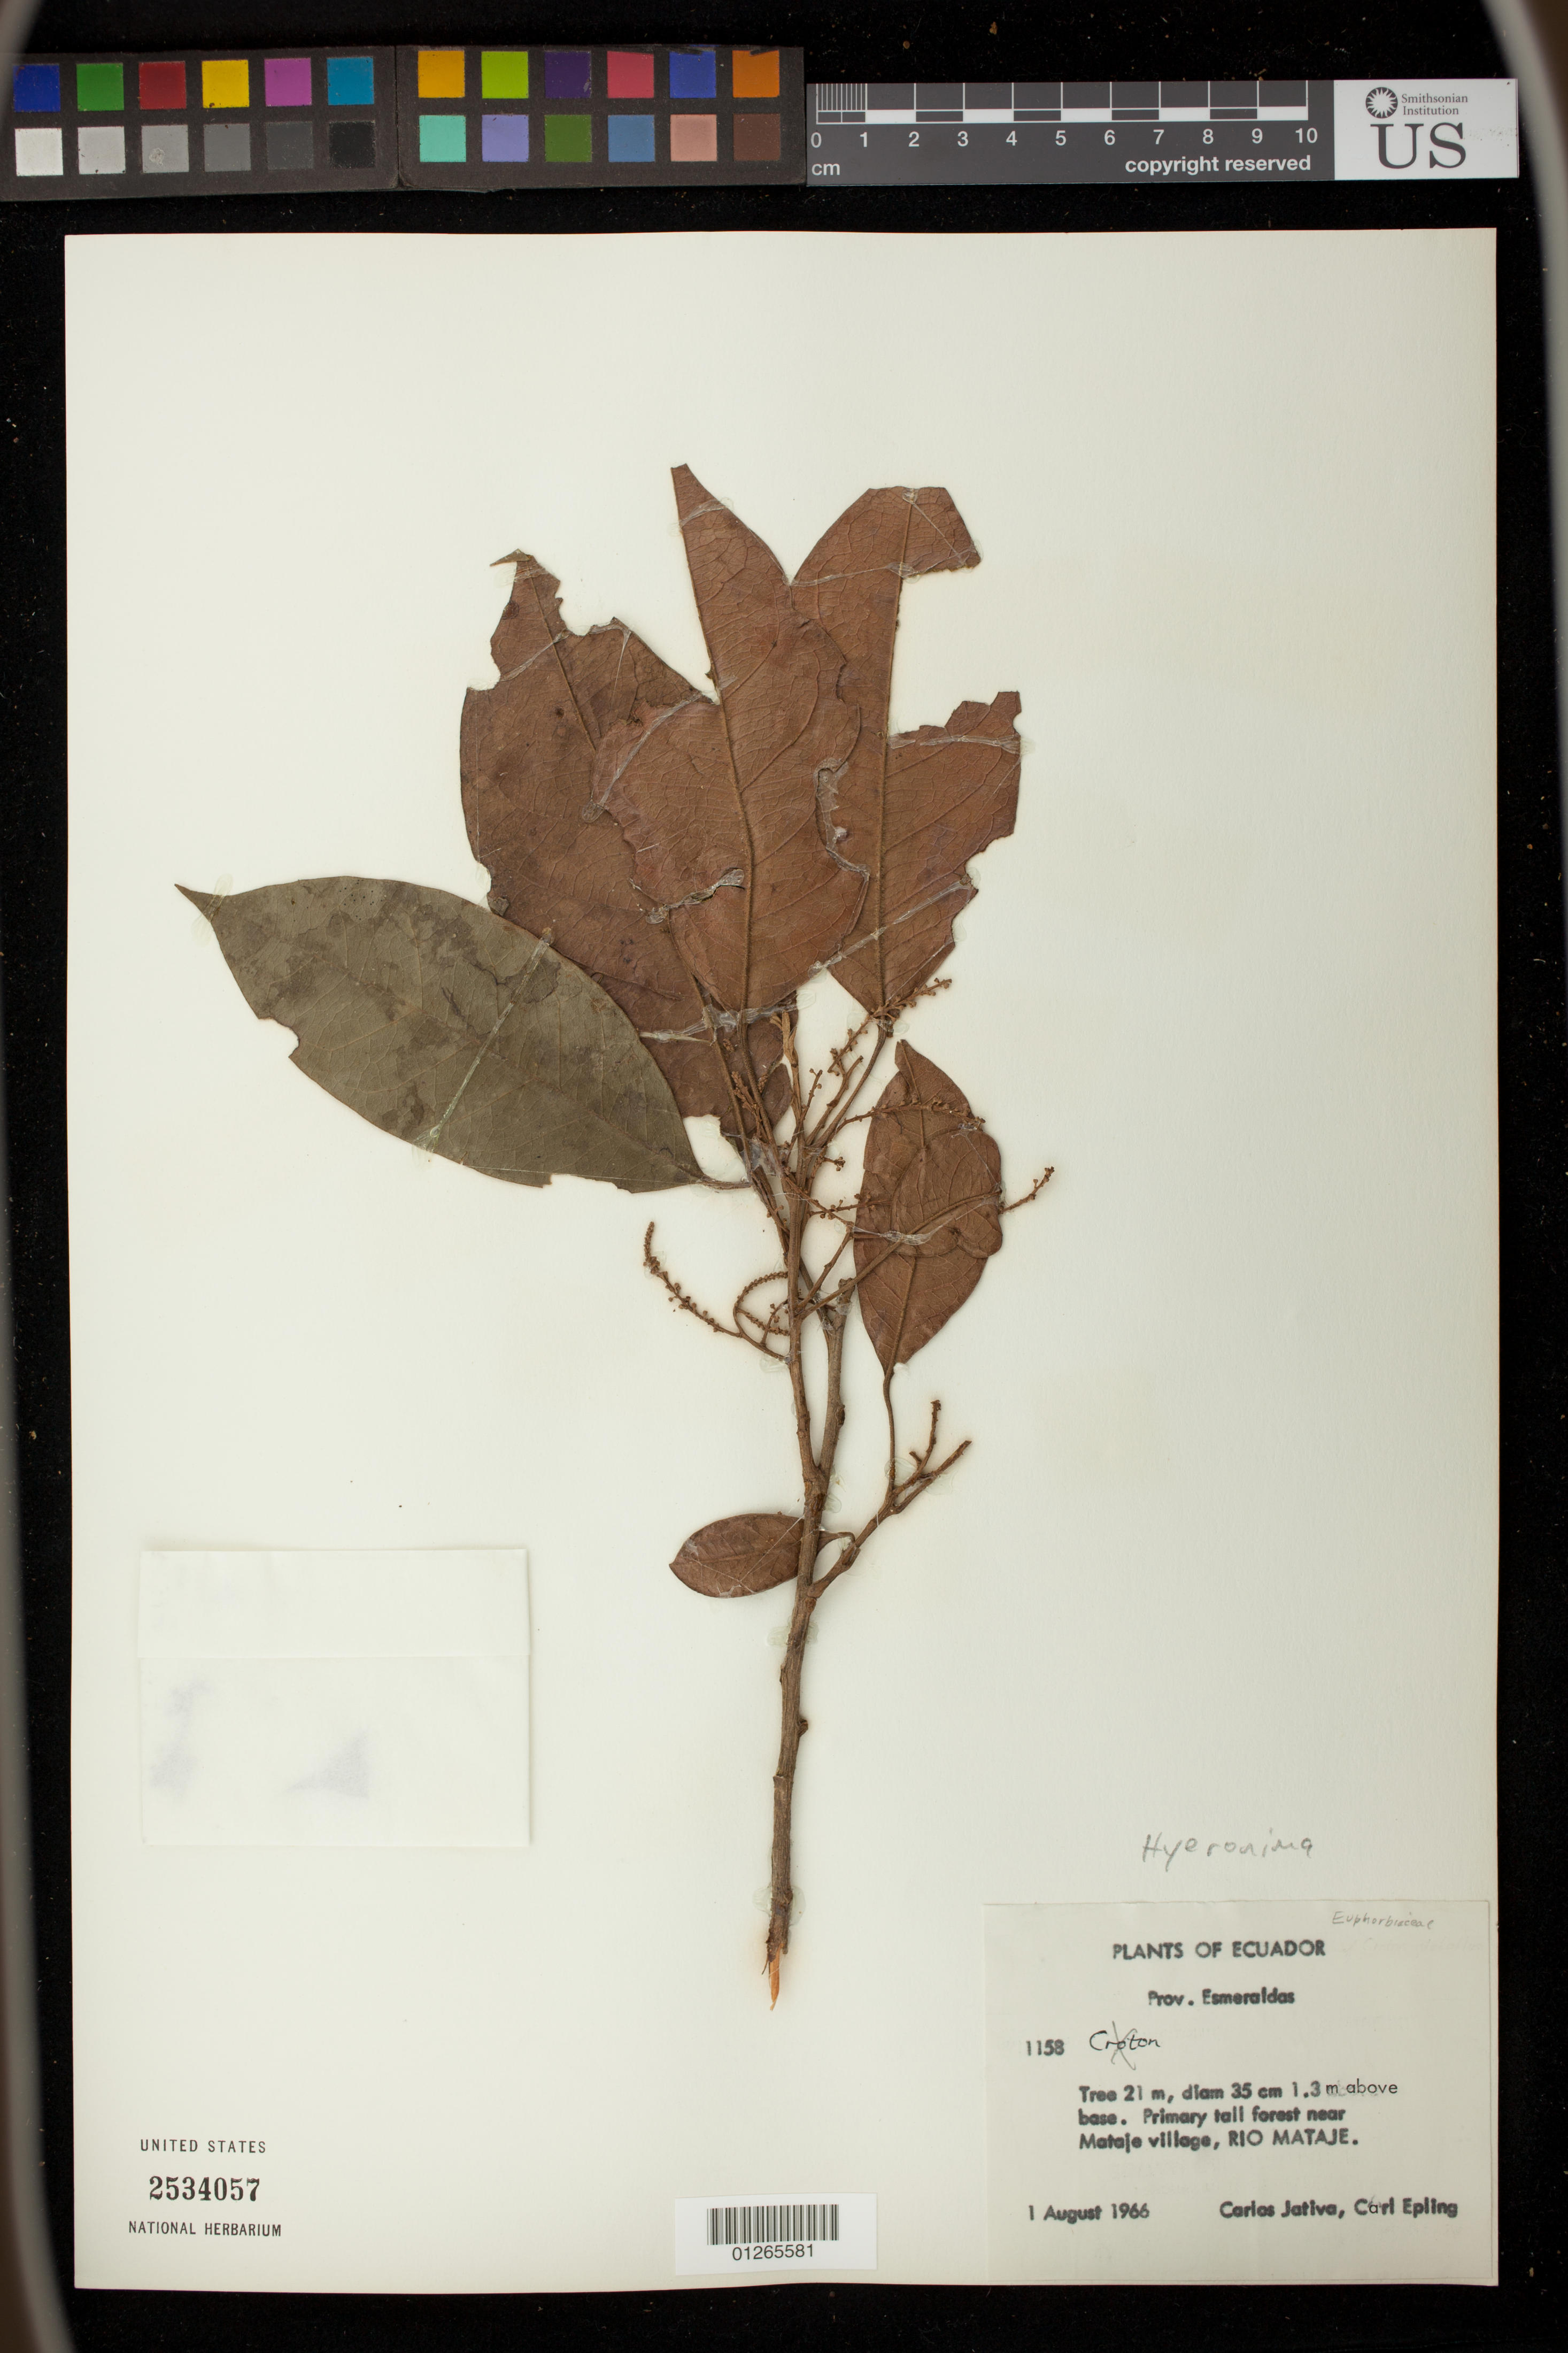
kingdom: Plantae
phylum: Tracheophyta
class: Magnoliopsida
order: Malpighiales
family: Phyllanthaceae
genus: Hieronyma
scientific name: Hieronyma sp.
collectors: C. D. Játiva & C. C. Epling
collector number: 1158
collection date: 1966-08-01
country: Ecuador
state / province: Esmeraldas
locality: Sierra de la Macarena: Central Mountains Approach Ridge.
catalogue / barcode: US 2534057